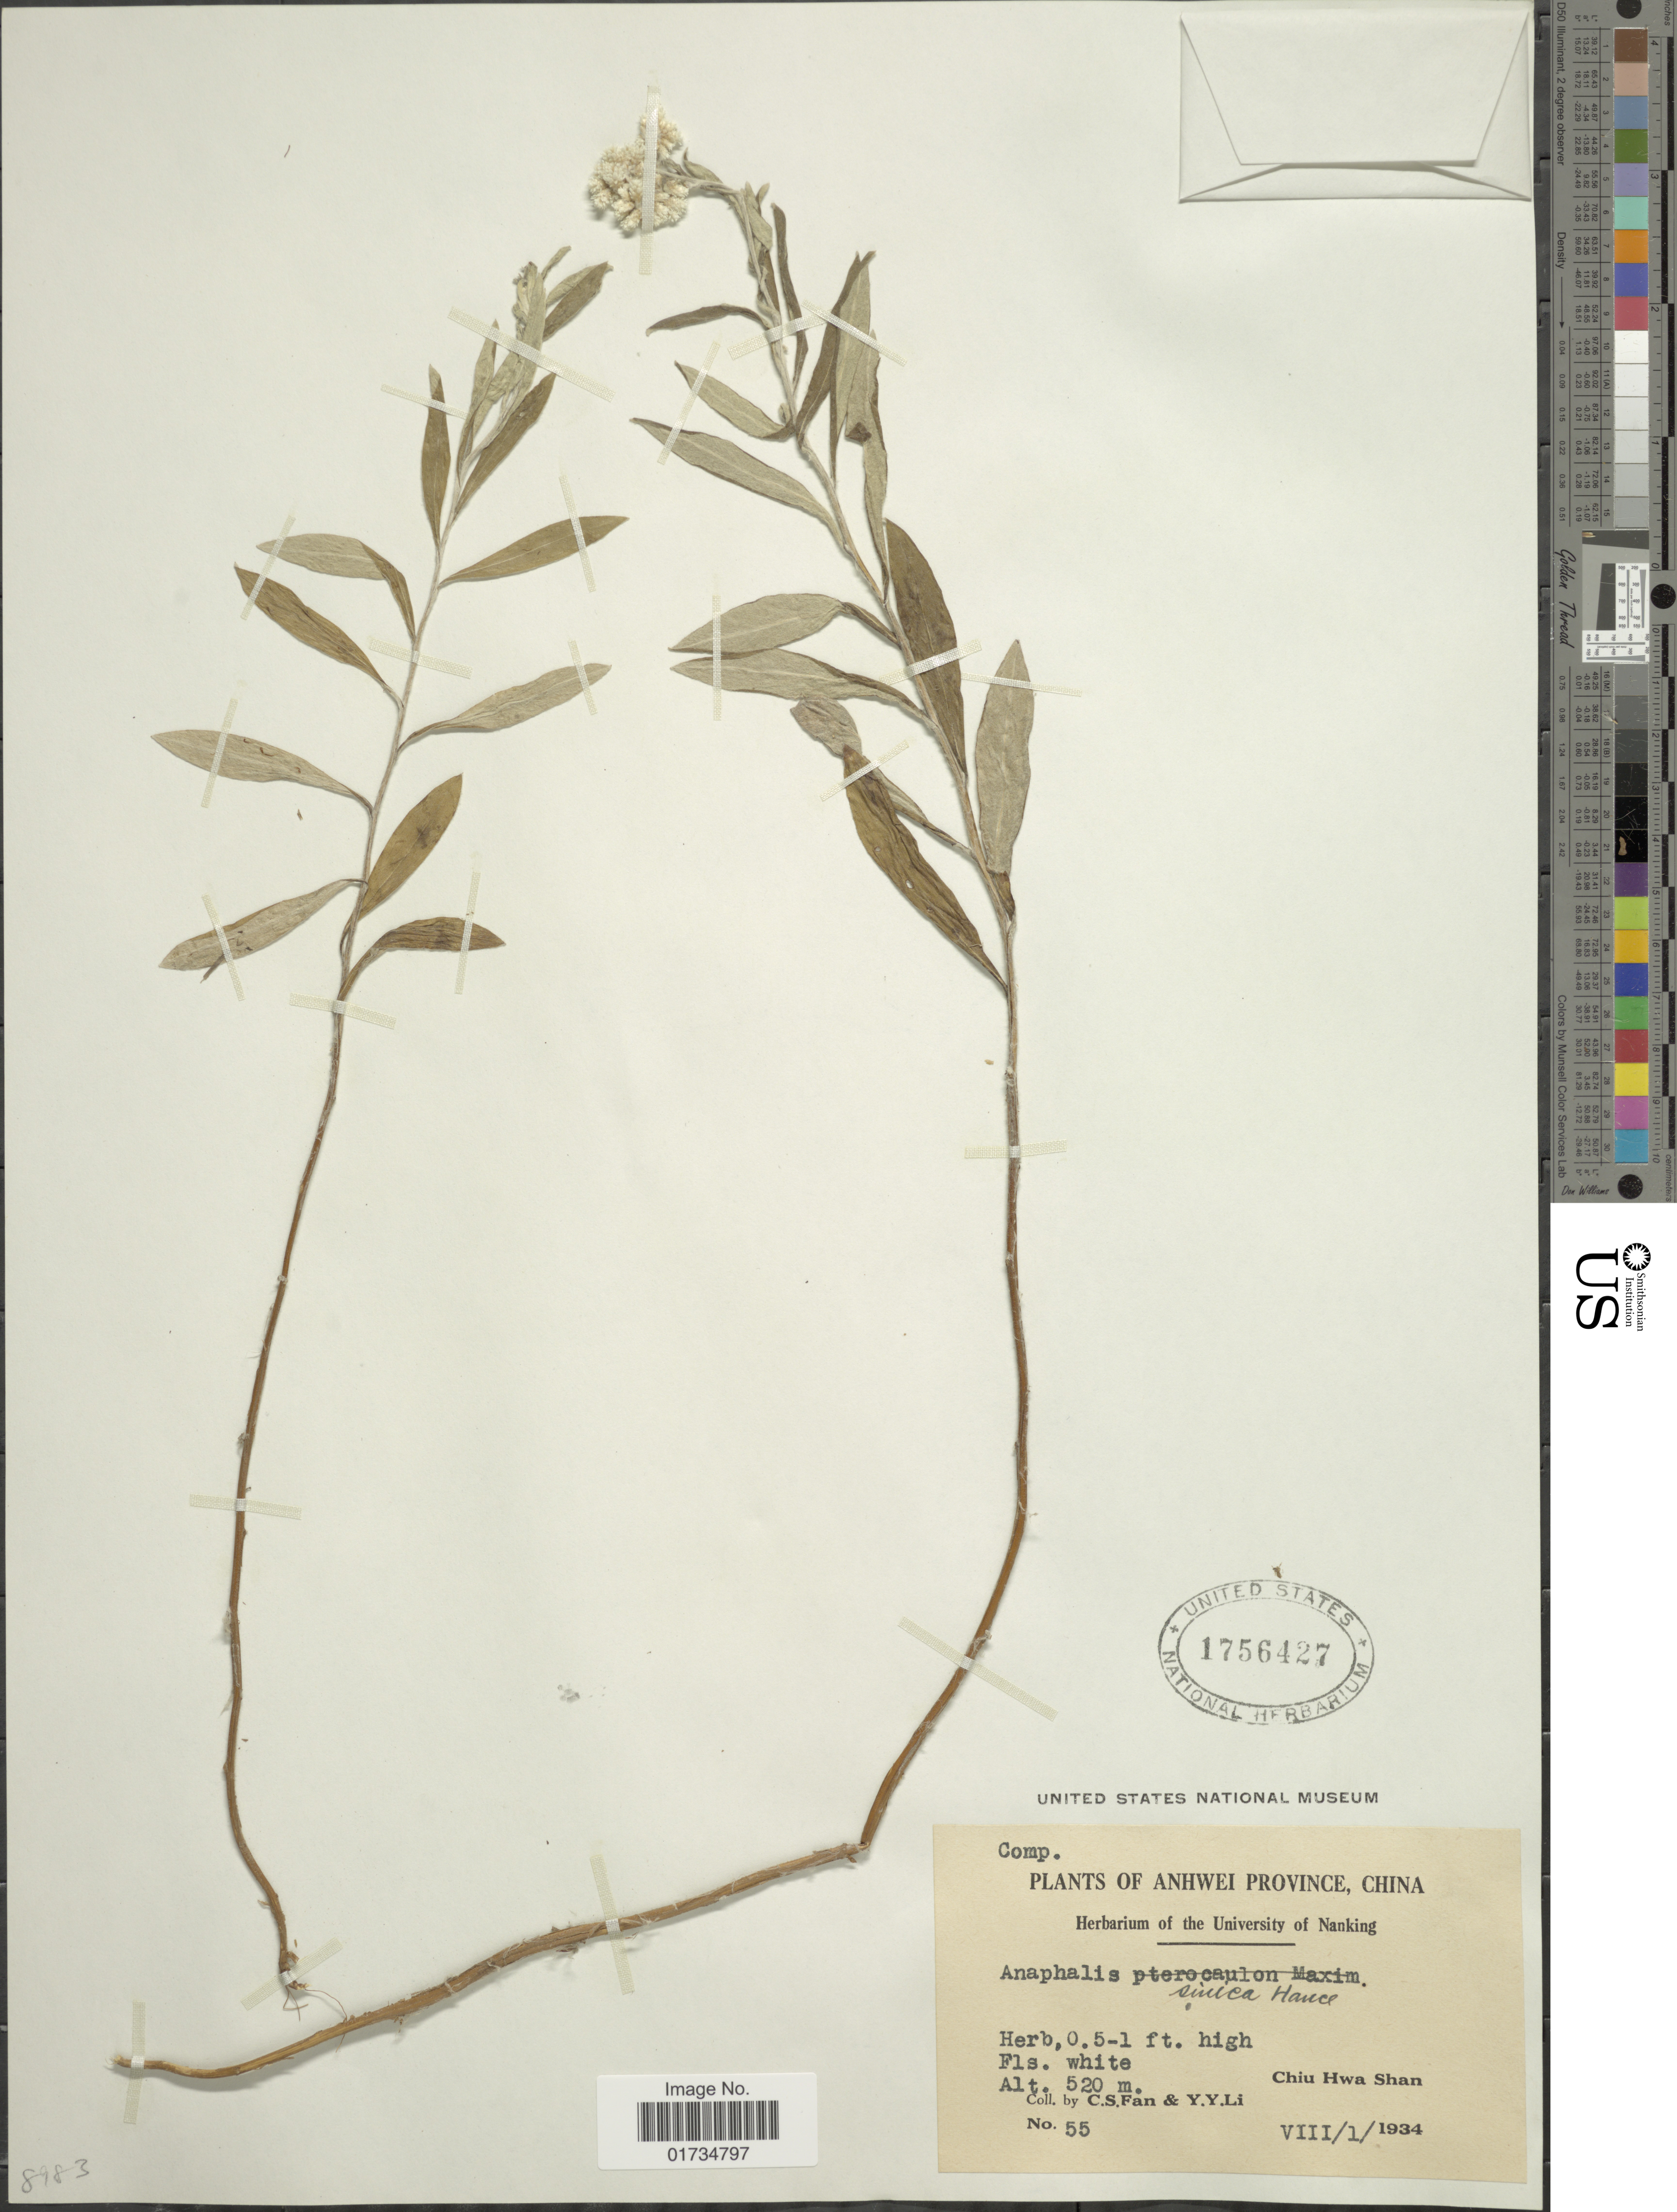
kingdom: Plantae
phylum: Tracheophyta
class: Magnoliopsida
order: Asterales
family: Asteraceae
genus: Anaphalis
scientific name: Anaphalis sinica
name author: Hance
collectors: C. S. Fan & Y. Y. Li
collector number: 55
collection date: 1934-08-01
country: China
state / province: Anhui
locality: Anhwei Province, China. Chiu Hwa Shan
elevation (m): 520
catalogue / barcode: US 1756427